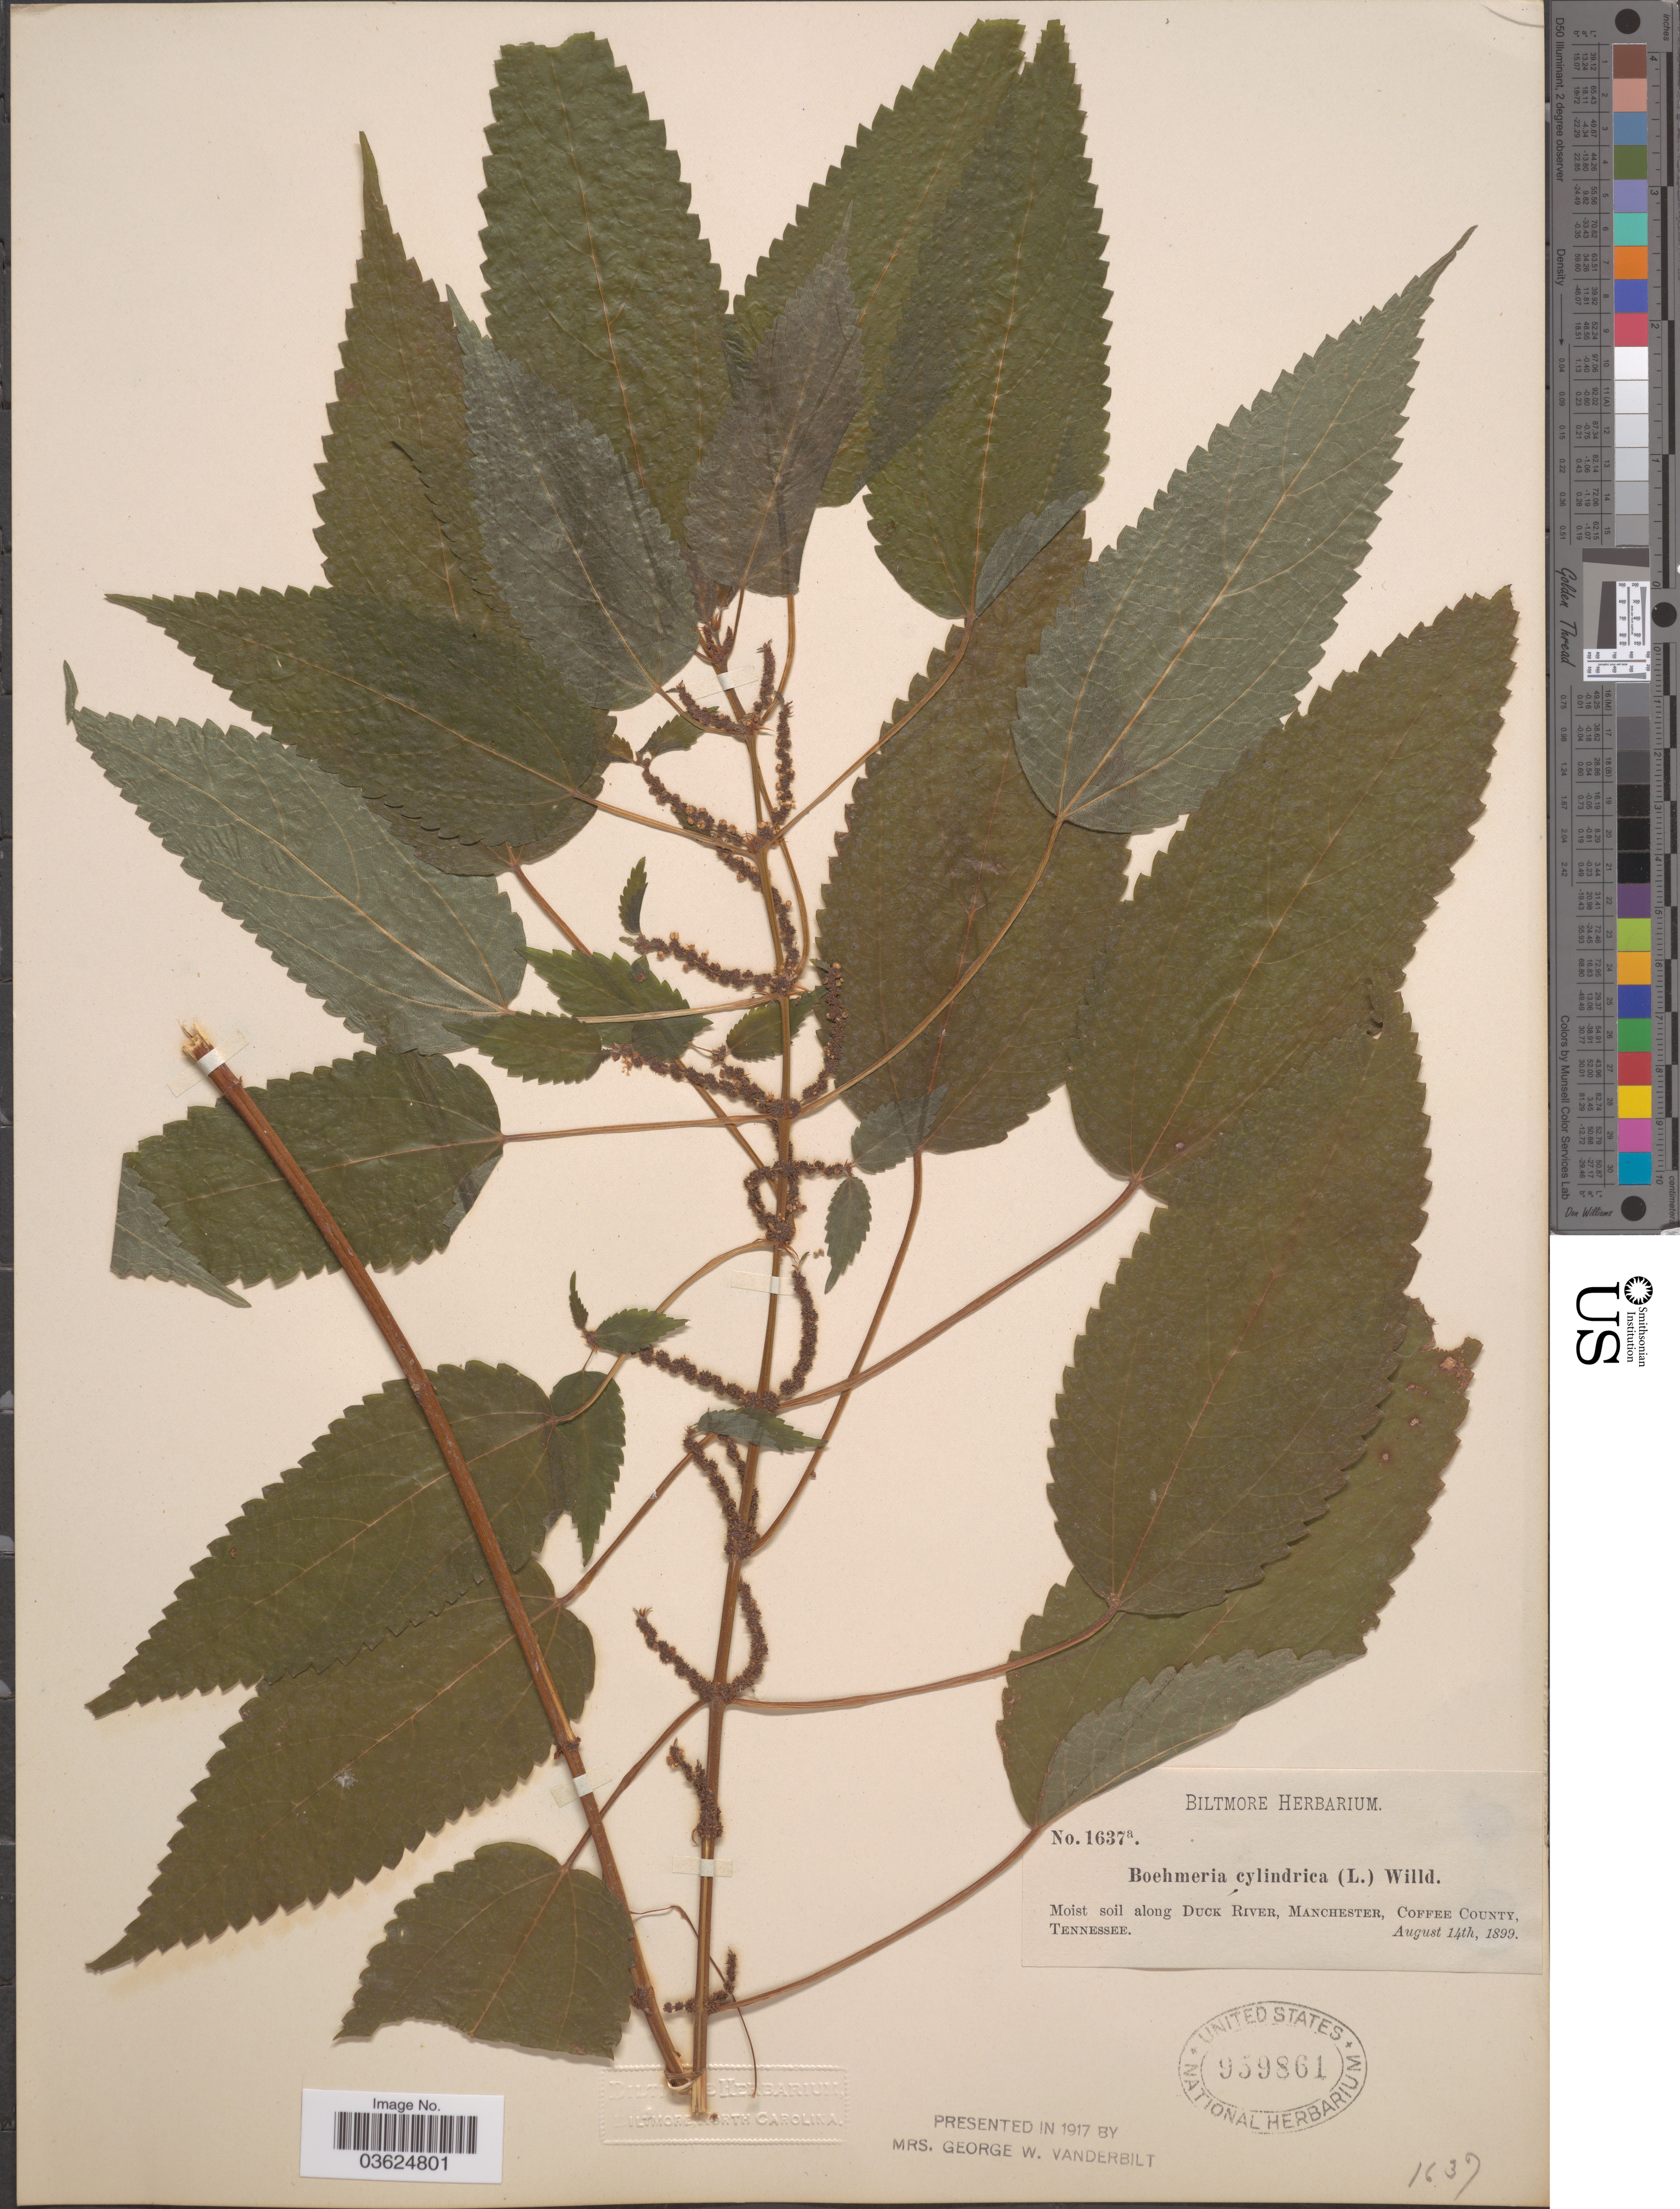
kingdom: Plantae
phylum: Tracheophyta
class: Magnoliopsida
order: Rosales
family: Urticaceae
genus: Boehmeria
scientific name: Boehmeria cylindrica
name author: (L.) Sw.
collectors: ex herb. Biltmore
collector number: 1637a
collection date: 1899-08-14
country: United States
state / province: Tennessee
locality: Along Duck River, Manchester, Coffee County.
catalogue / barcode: US 959861